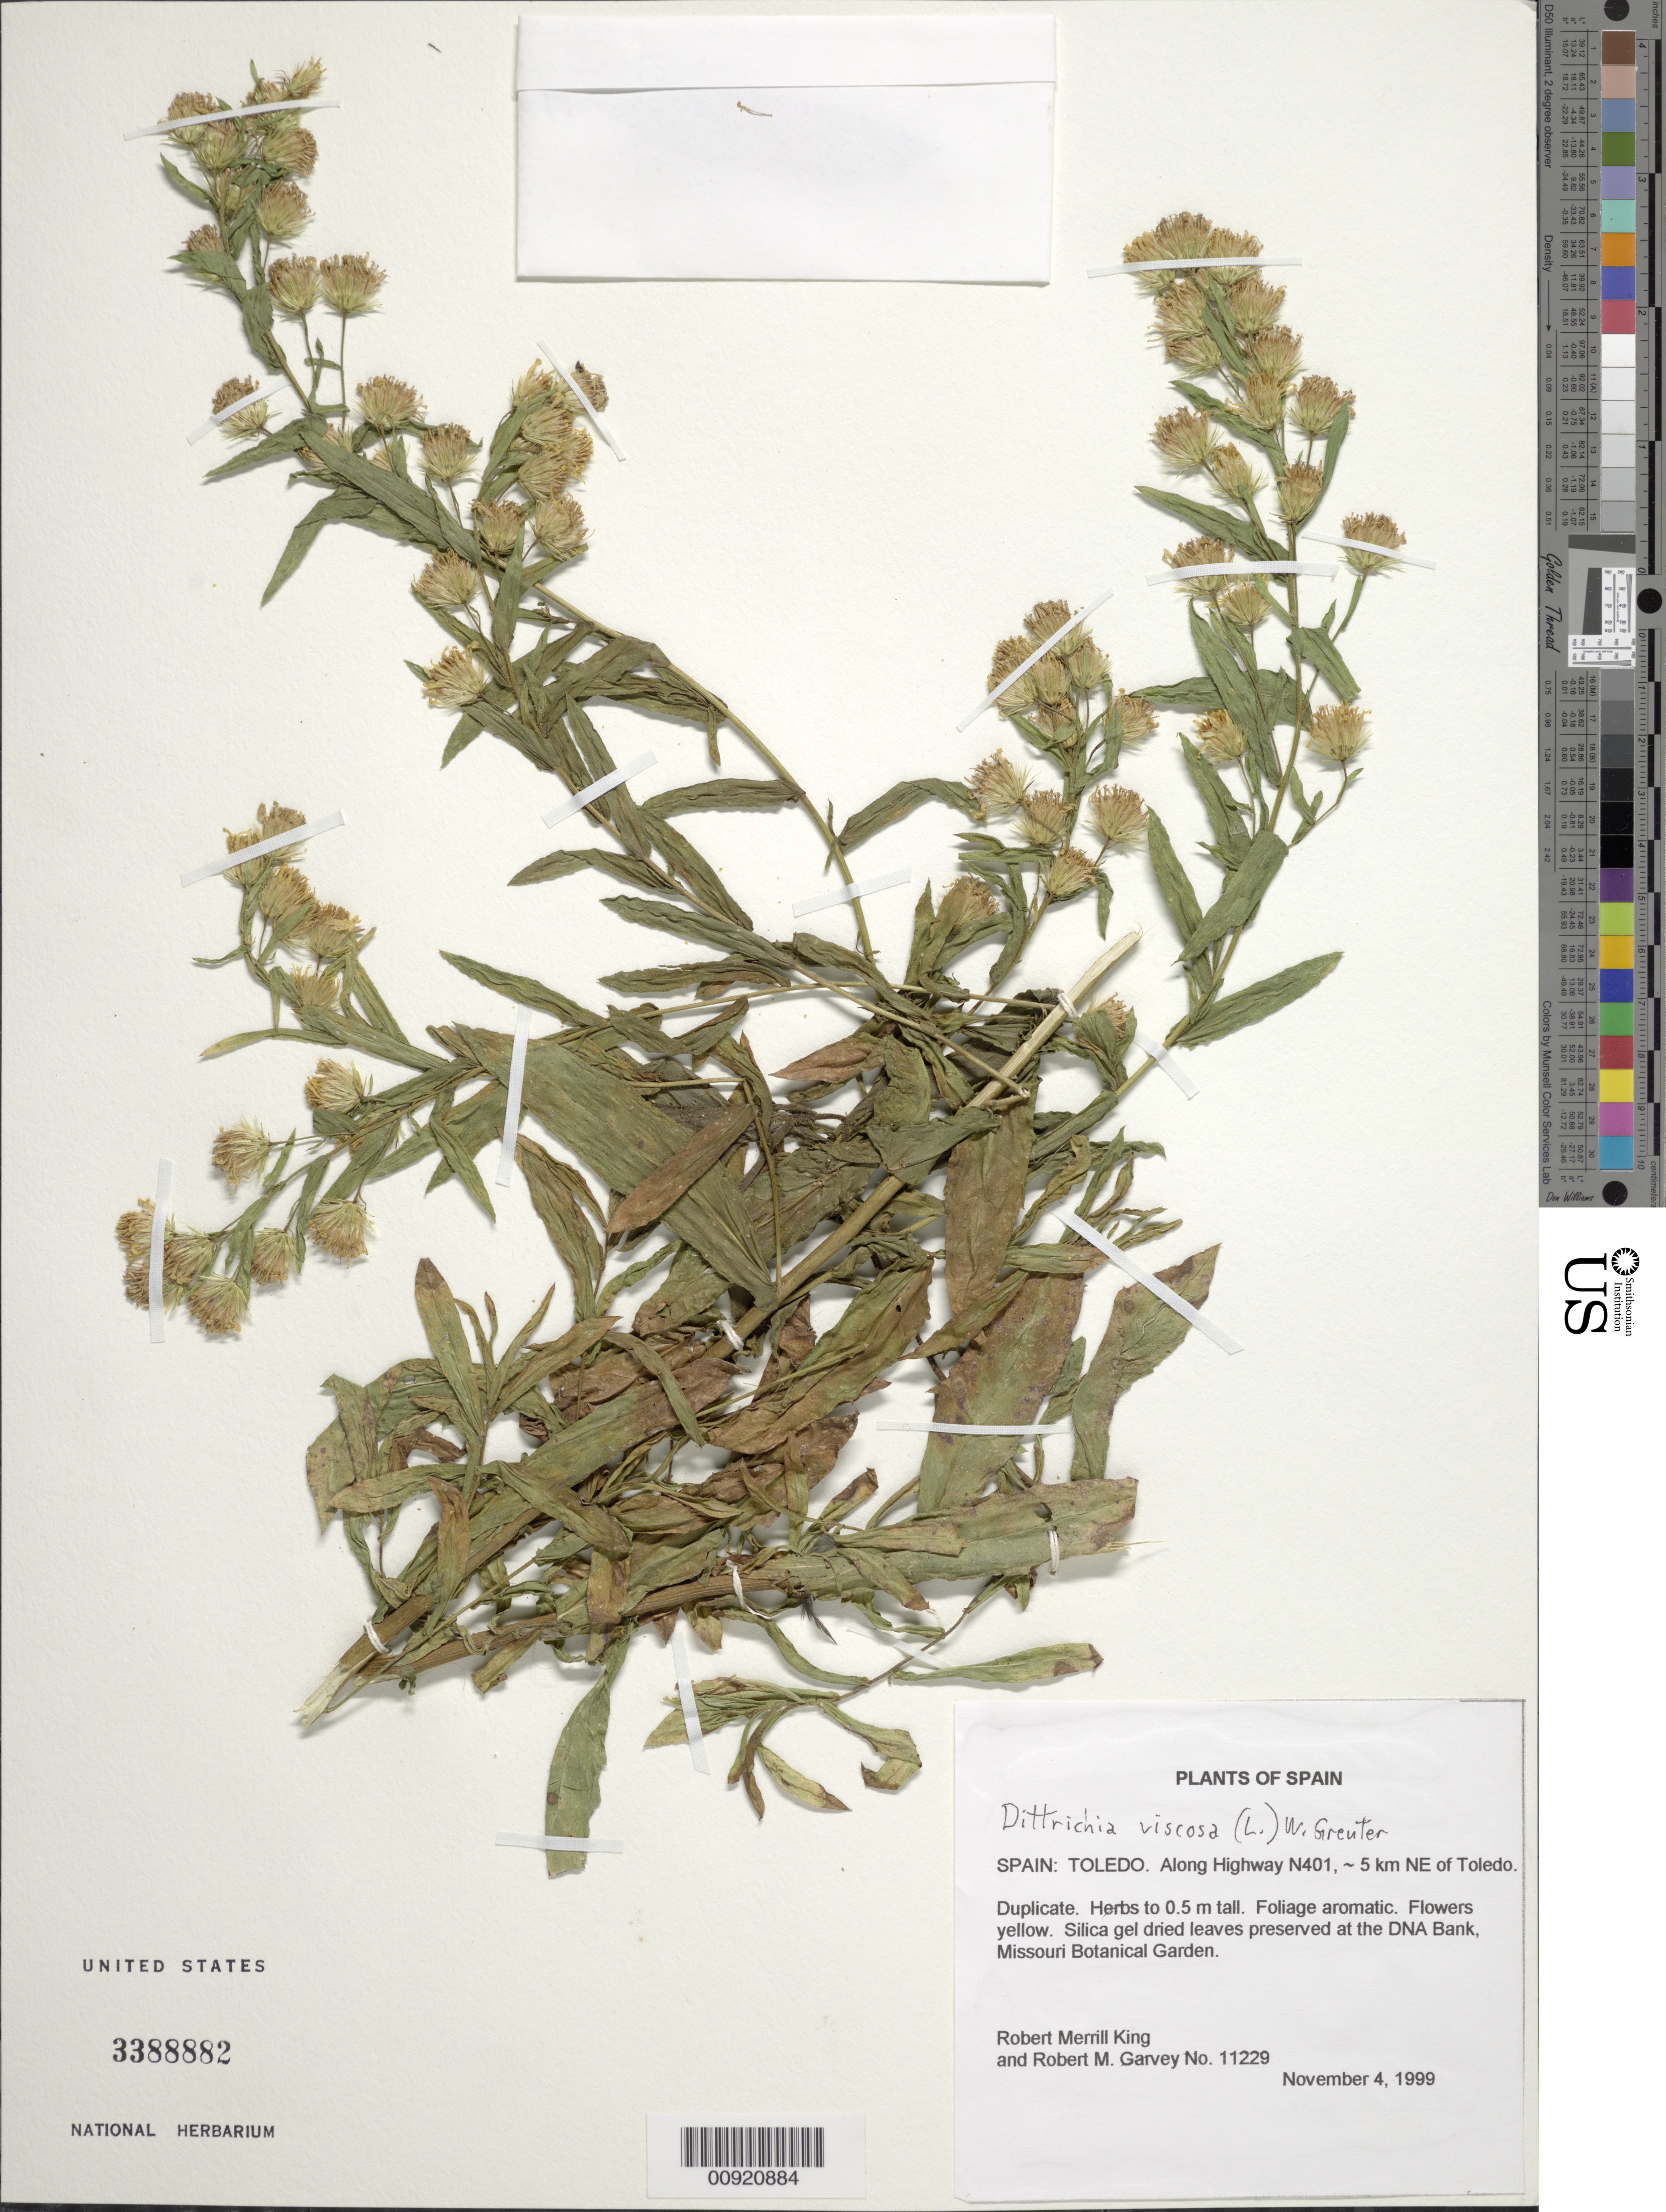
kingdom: Plantae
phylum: Tracheophyta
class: Magnoliopsida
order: Asterales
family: Asteraceae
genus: Inula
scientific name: Inula viscosa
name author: (L.) Aiton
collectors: R. M. King & R. Garvey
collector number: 11229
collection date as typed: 04 Nov 1999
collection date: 1999-11-04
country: Spain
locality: Spain: Toledo. Along Highway N401, ~5km NE of Toledo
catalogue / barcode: US 3388882